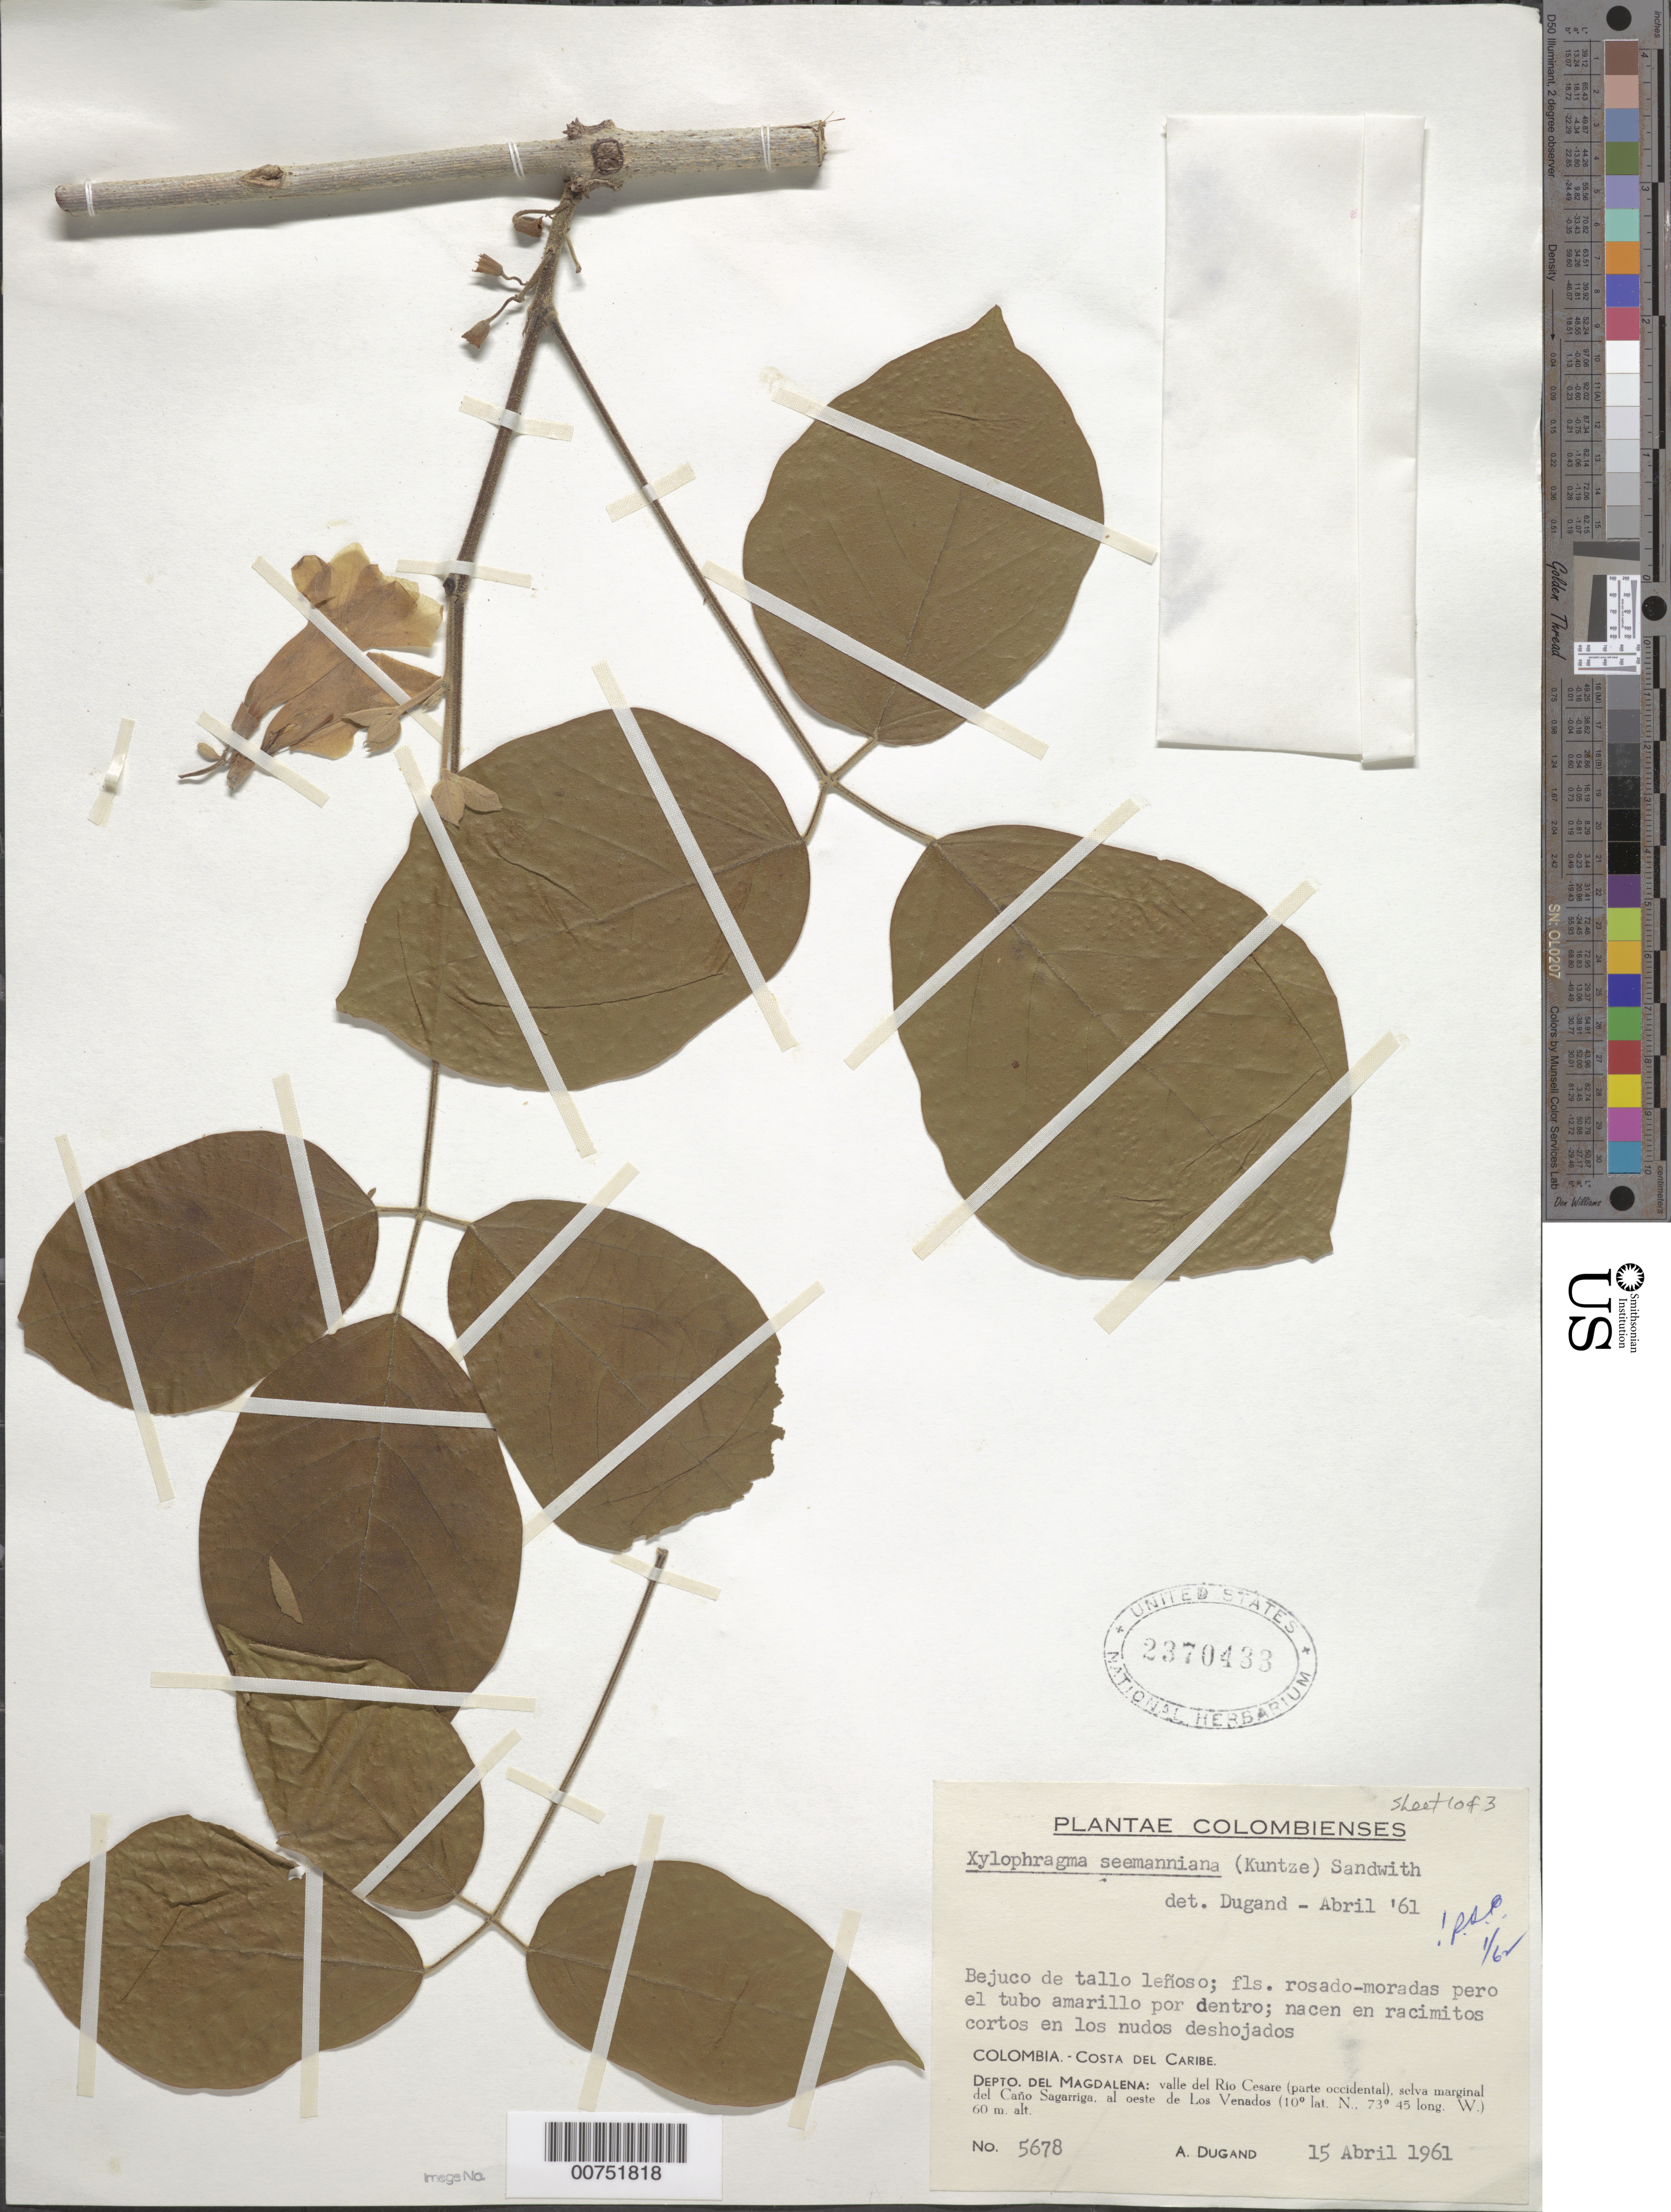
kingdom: Plantae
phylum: Tracheophyta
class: Magnoliopsida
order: Lamiales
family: Bignoniaceae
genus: Xylophragma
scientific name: Xylophragma seemannianum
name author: (Kuntze) Sandwith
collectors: A. Dugand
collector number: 5678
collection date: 1961-04-15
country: Colombia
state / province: Magdalena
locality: Costa del Caribe. Depto. del Magdalena: valle del Río Cesare (parte occidental), selva marginal del Caño Sagarriga, al oeste de Los Venados.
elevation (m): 60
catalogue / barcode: US 2370433